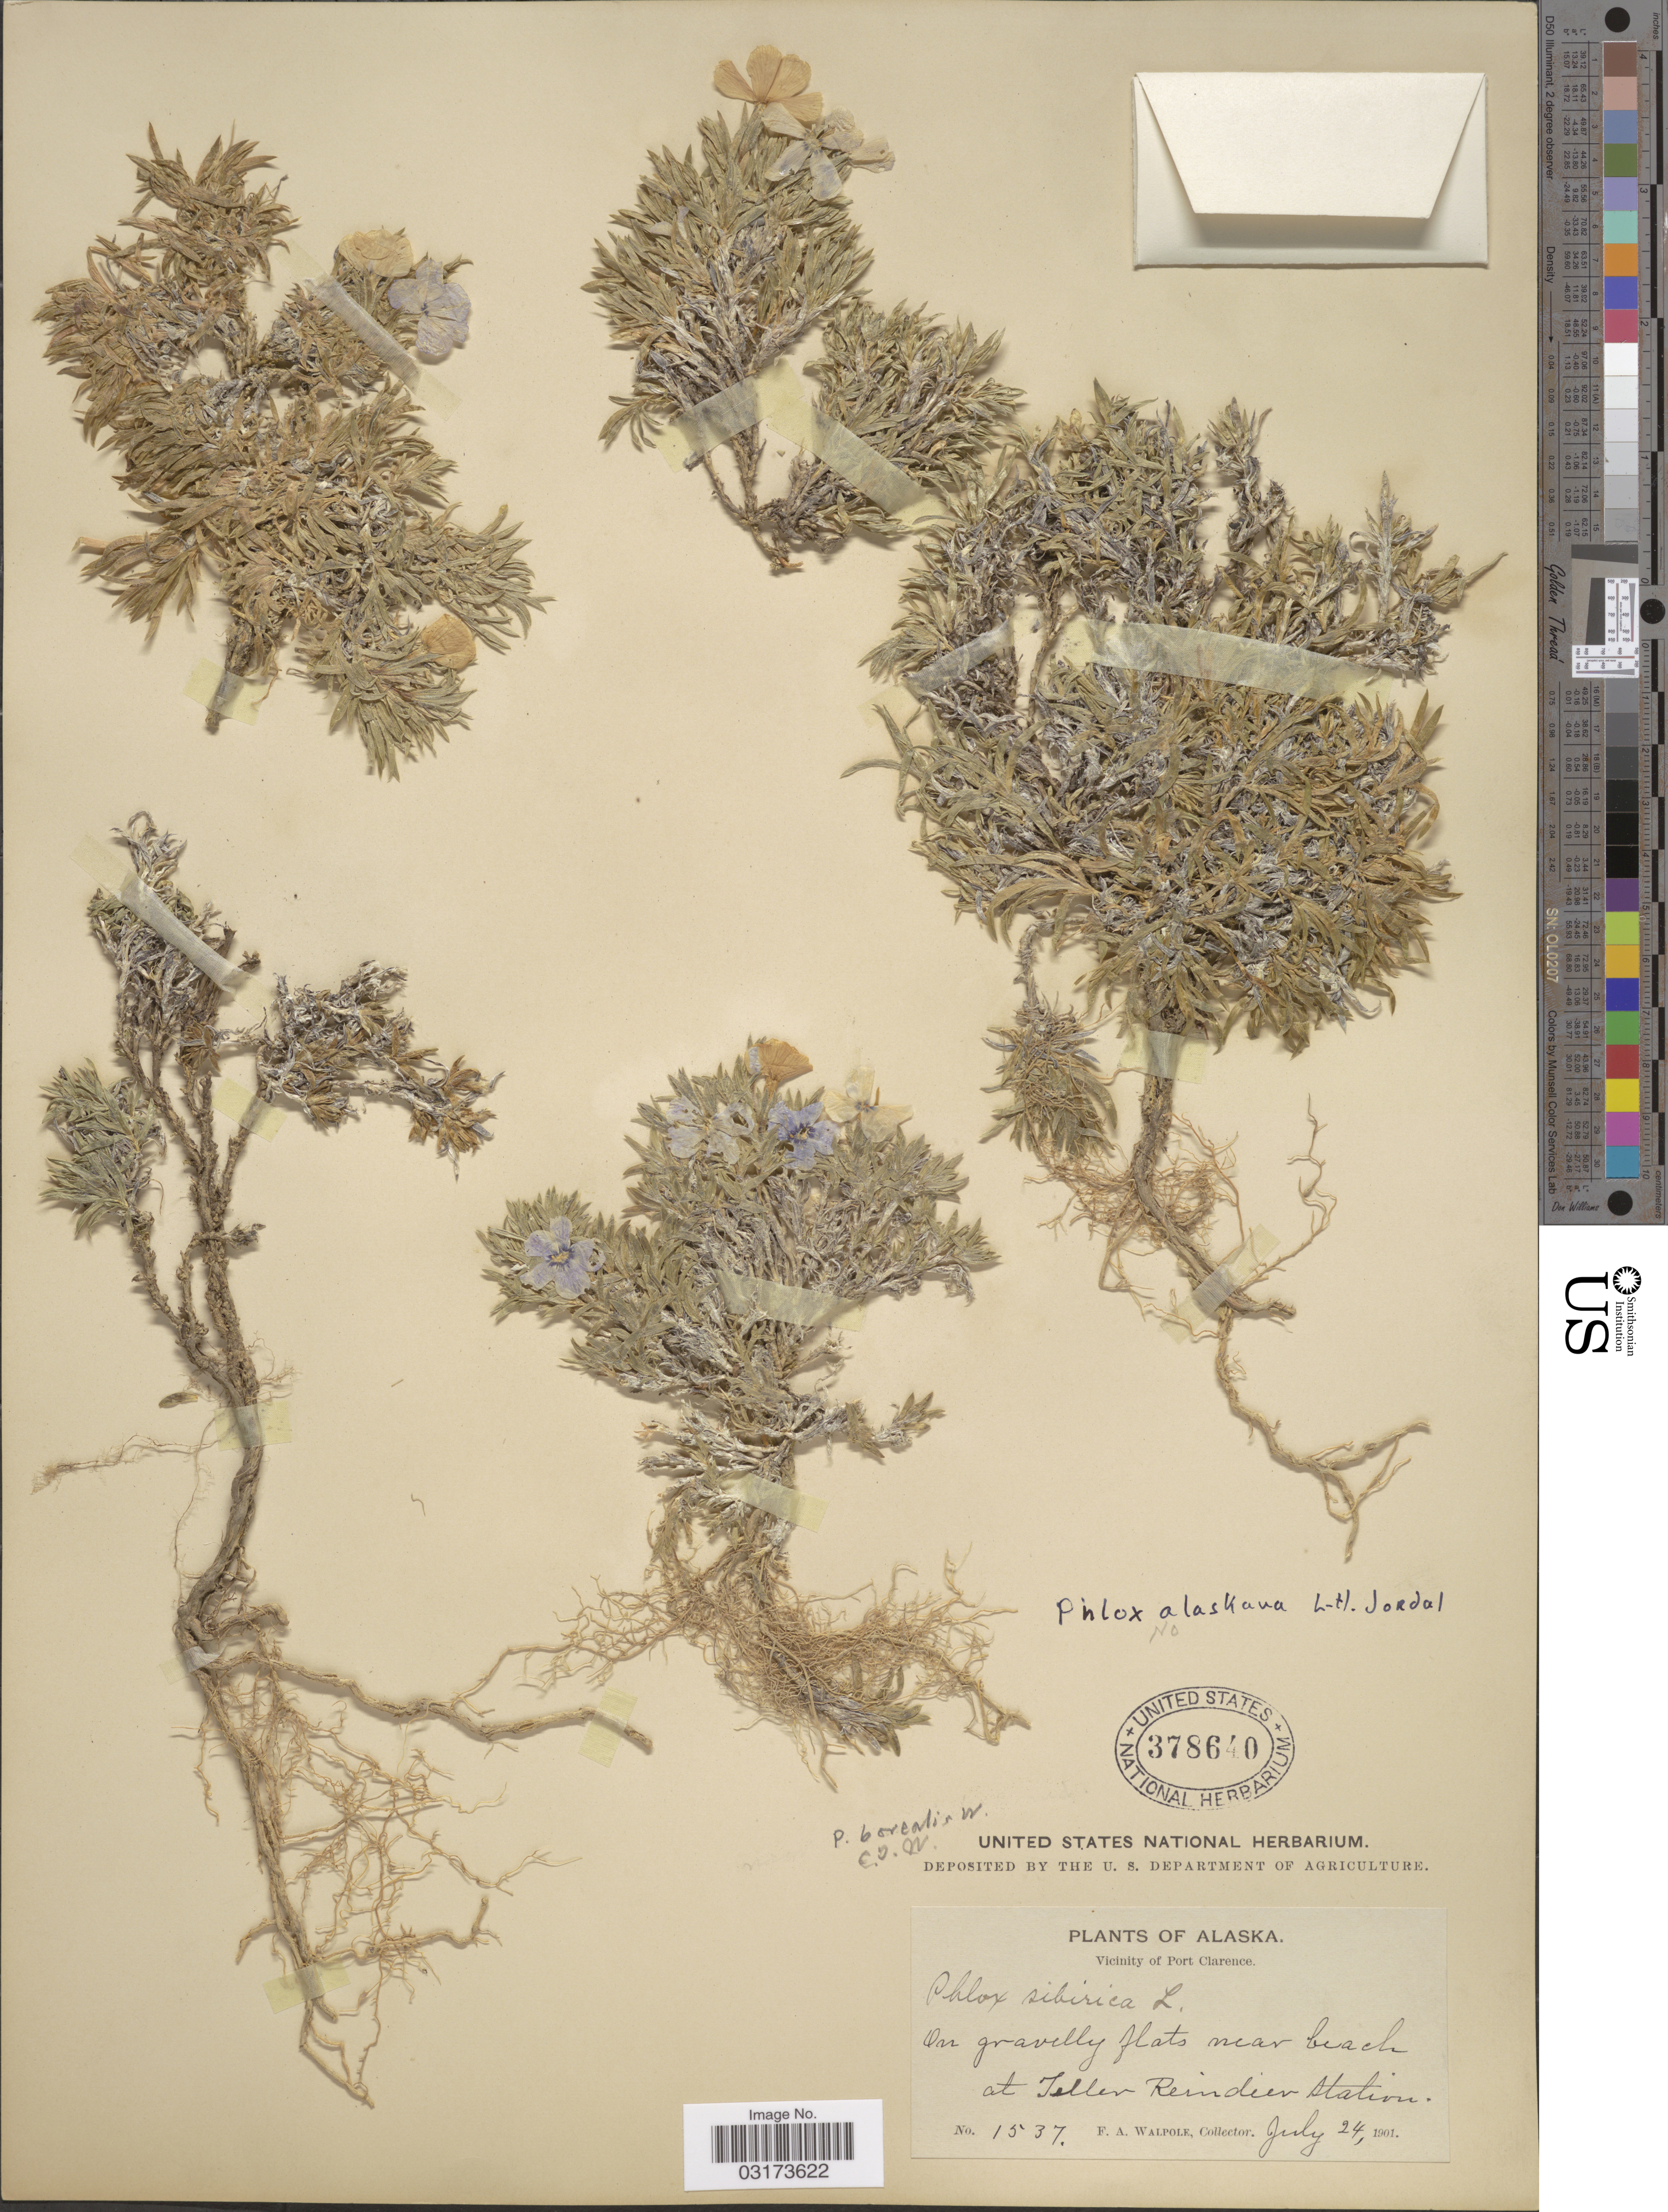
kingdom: Plantae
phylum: Tracheophyta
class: Magnoliopsida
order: Ericales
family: Polemoniaceae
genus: Phlox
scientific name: Phlox alaskensis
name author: Jordal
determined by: Mayfield, M. H.; Ferguson, C. J.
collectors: F. Walpole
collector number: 1537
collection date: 1901-07-24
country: United States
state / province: Alaska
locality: Vicinity of Port Clarence. On gravelly flats near beach at Teller Reindeer Station.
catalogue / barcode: US 378640